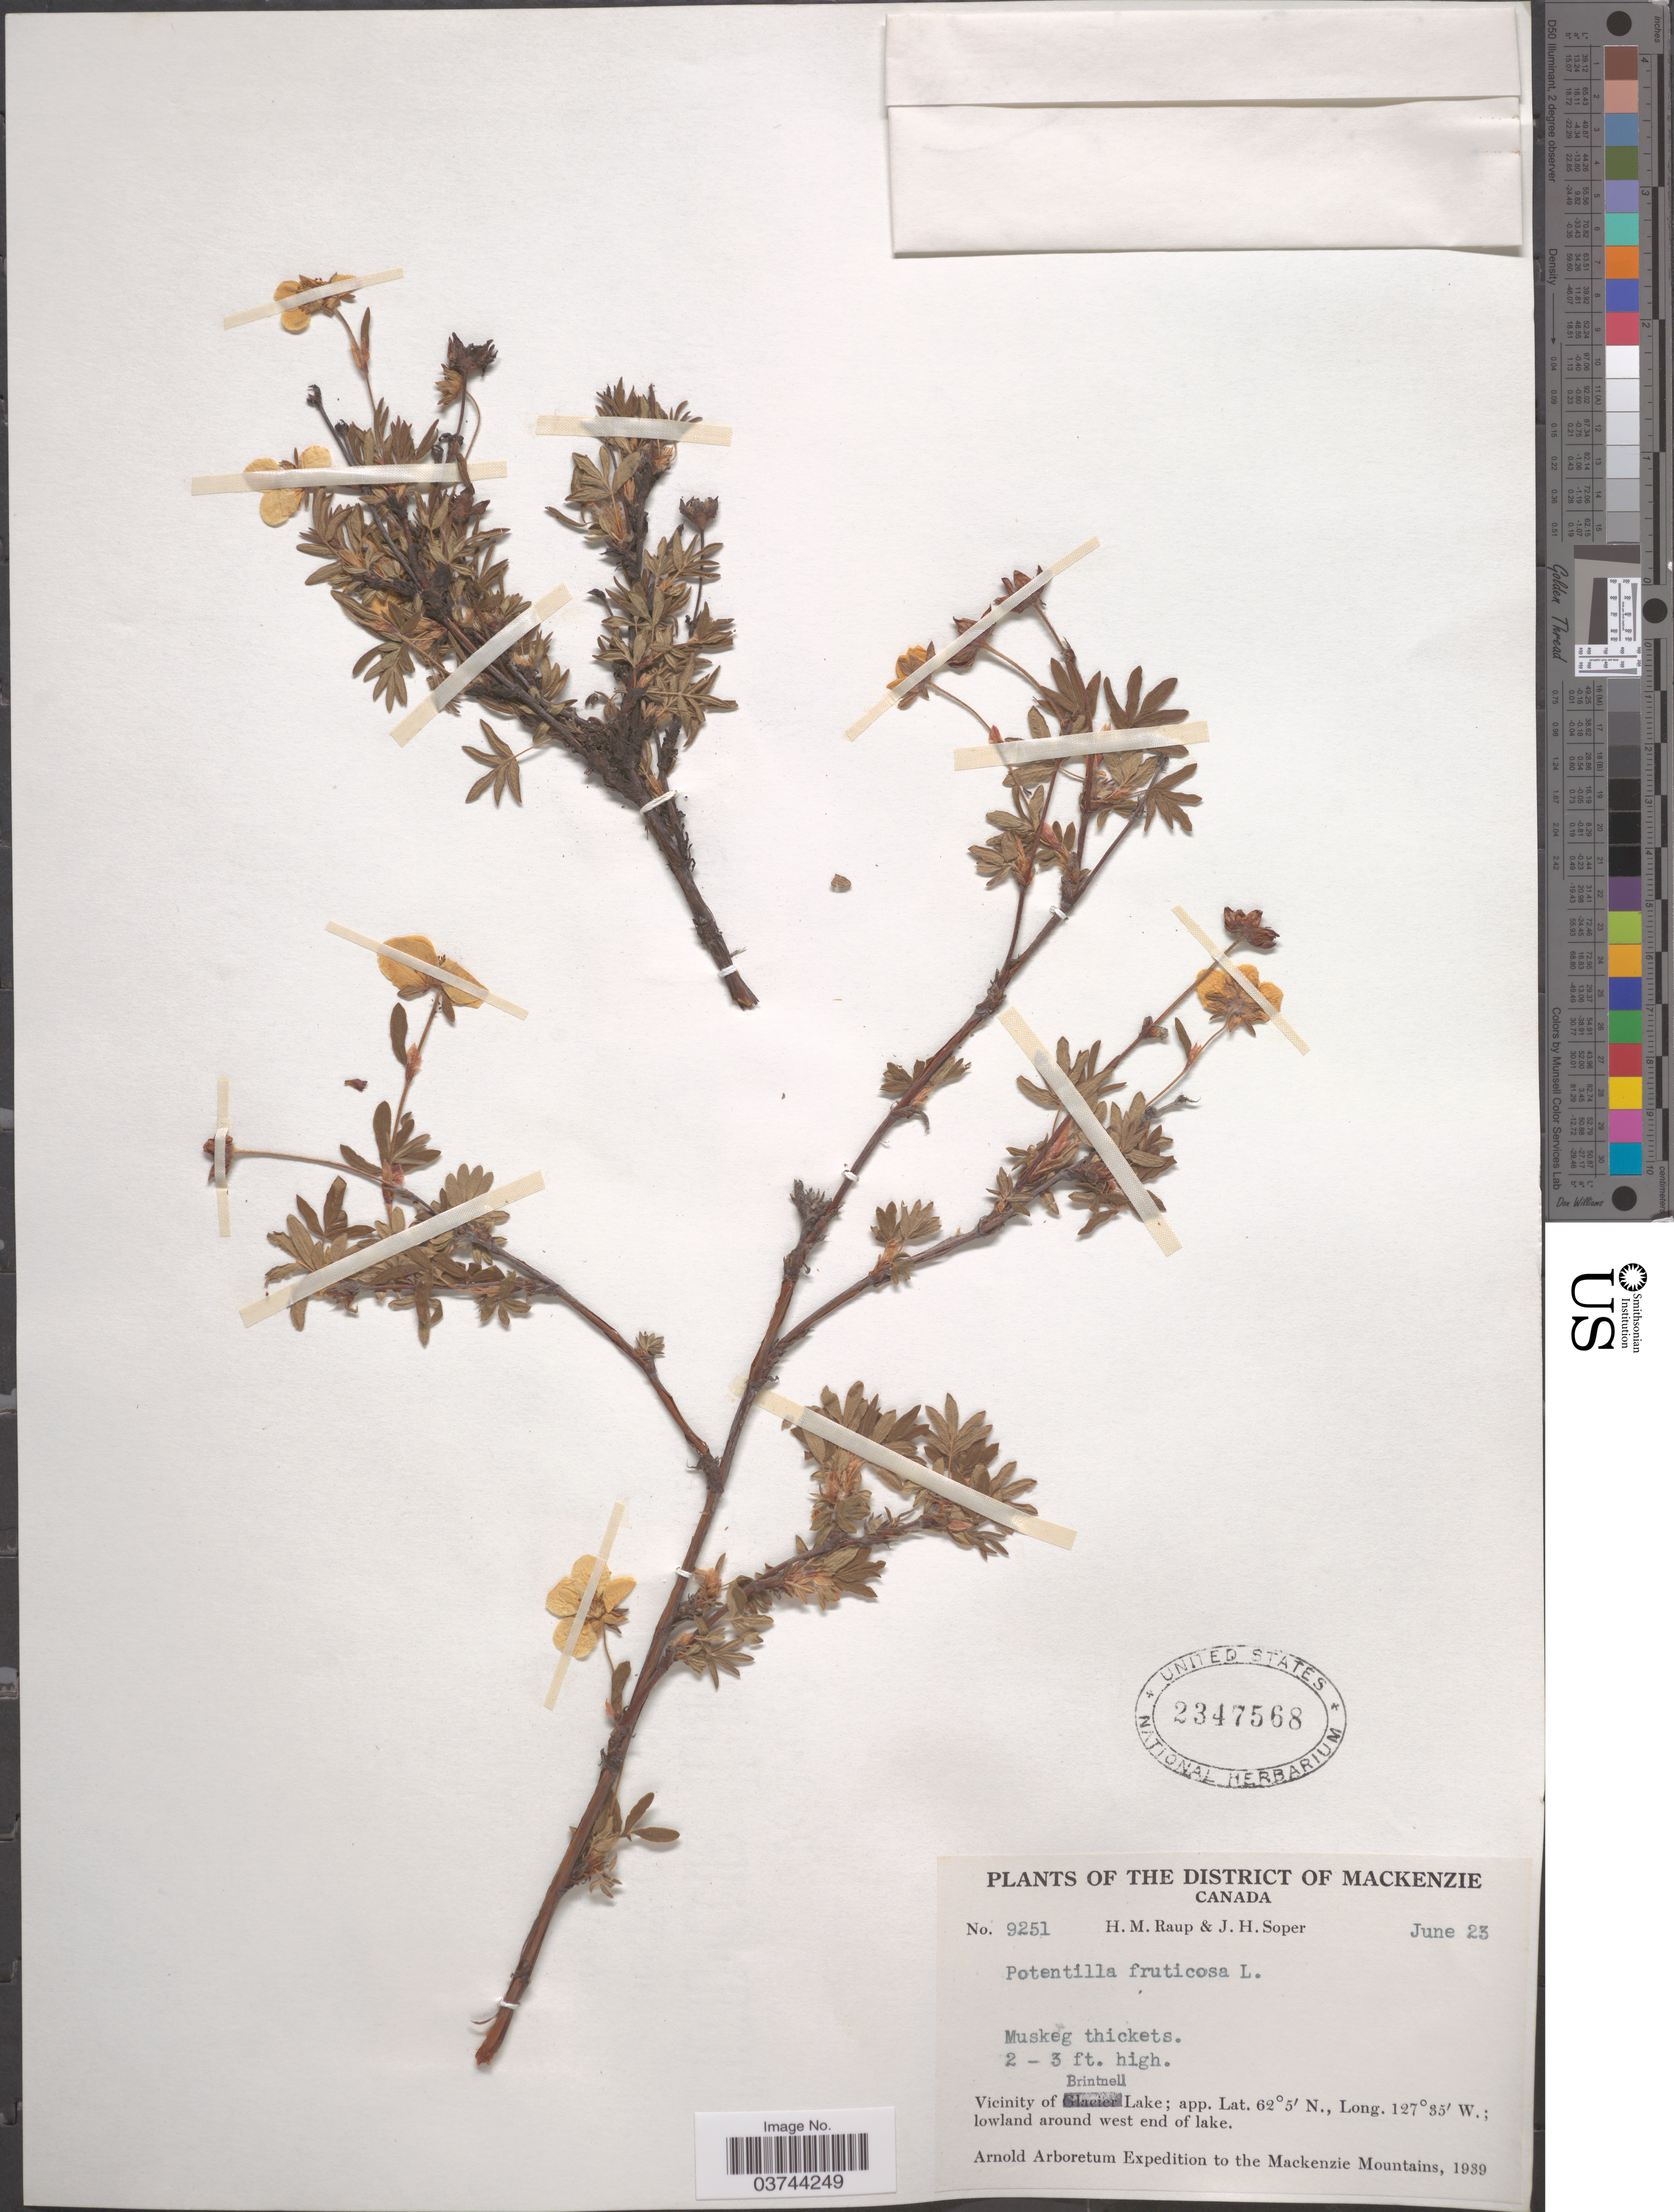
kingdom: Plantae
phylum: Tracheophyta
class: Magnoliopsida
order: Rosales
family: Rosaceae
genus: Dasiphora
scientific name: Dasiphora fruticosa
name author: (L.) Rydb.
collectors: H. Raup & J. H. Soper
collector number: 9251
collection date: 1939-06-23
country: Canada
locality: The District of Mackenzie. Vicinity of Brintnell Lake. Lowland around west end of lake. The Mackenzie Mountains.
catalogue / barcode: US 2347568